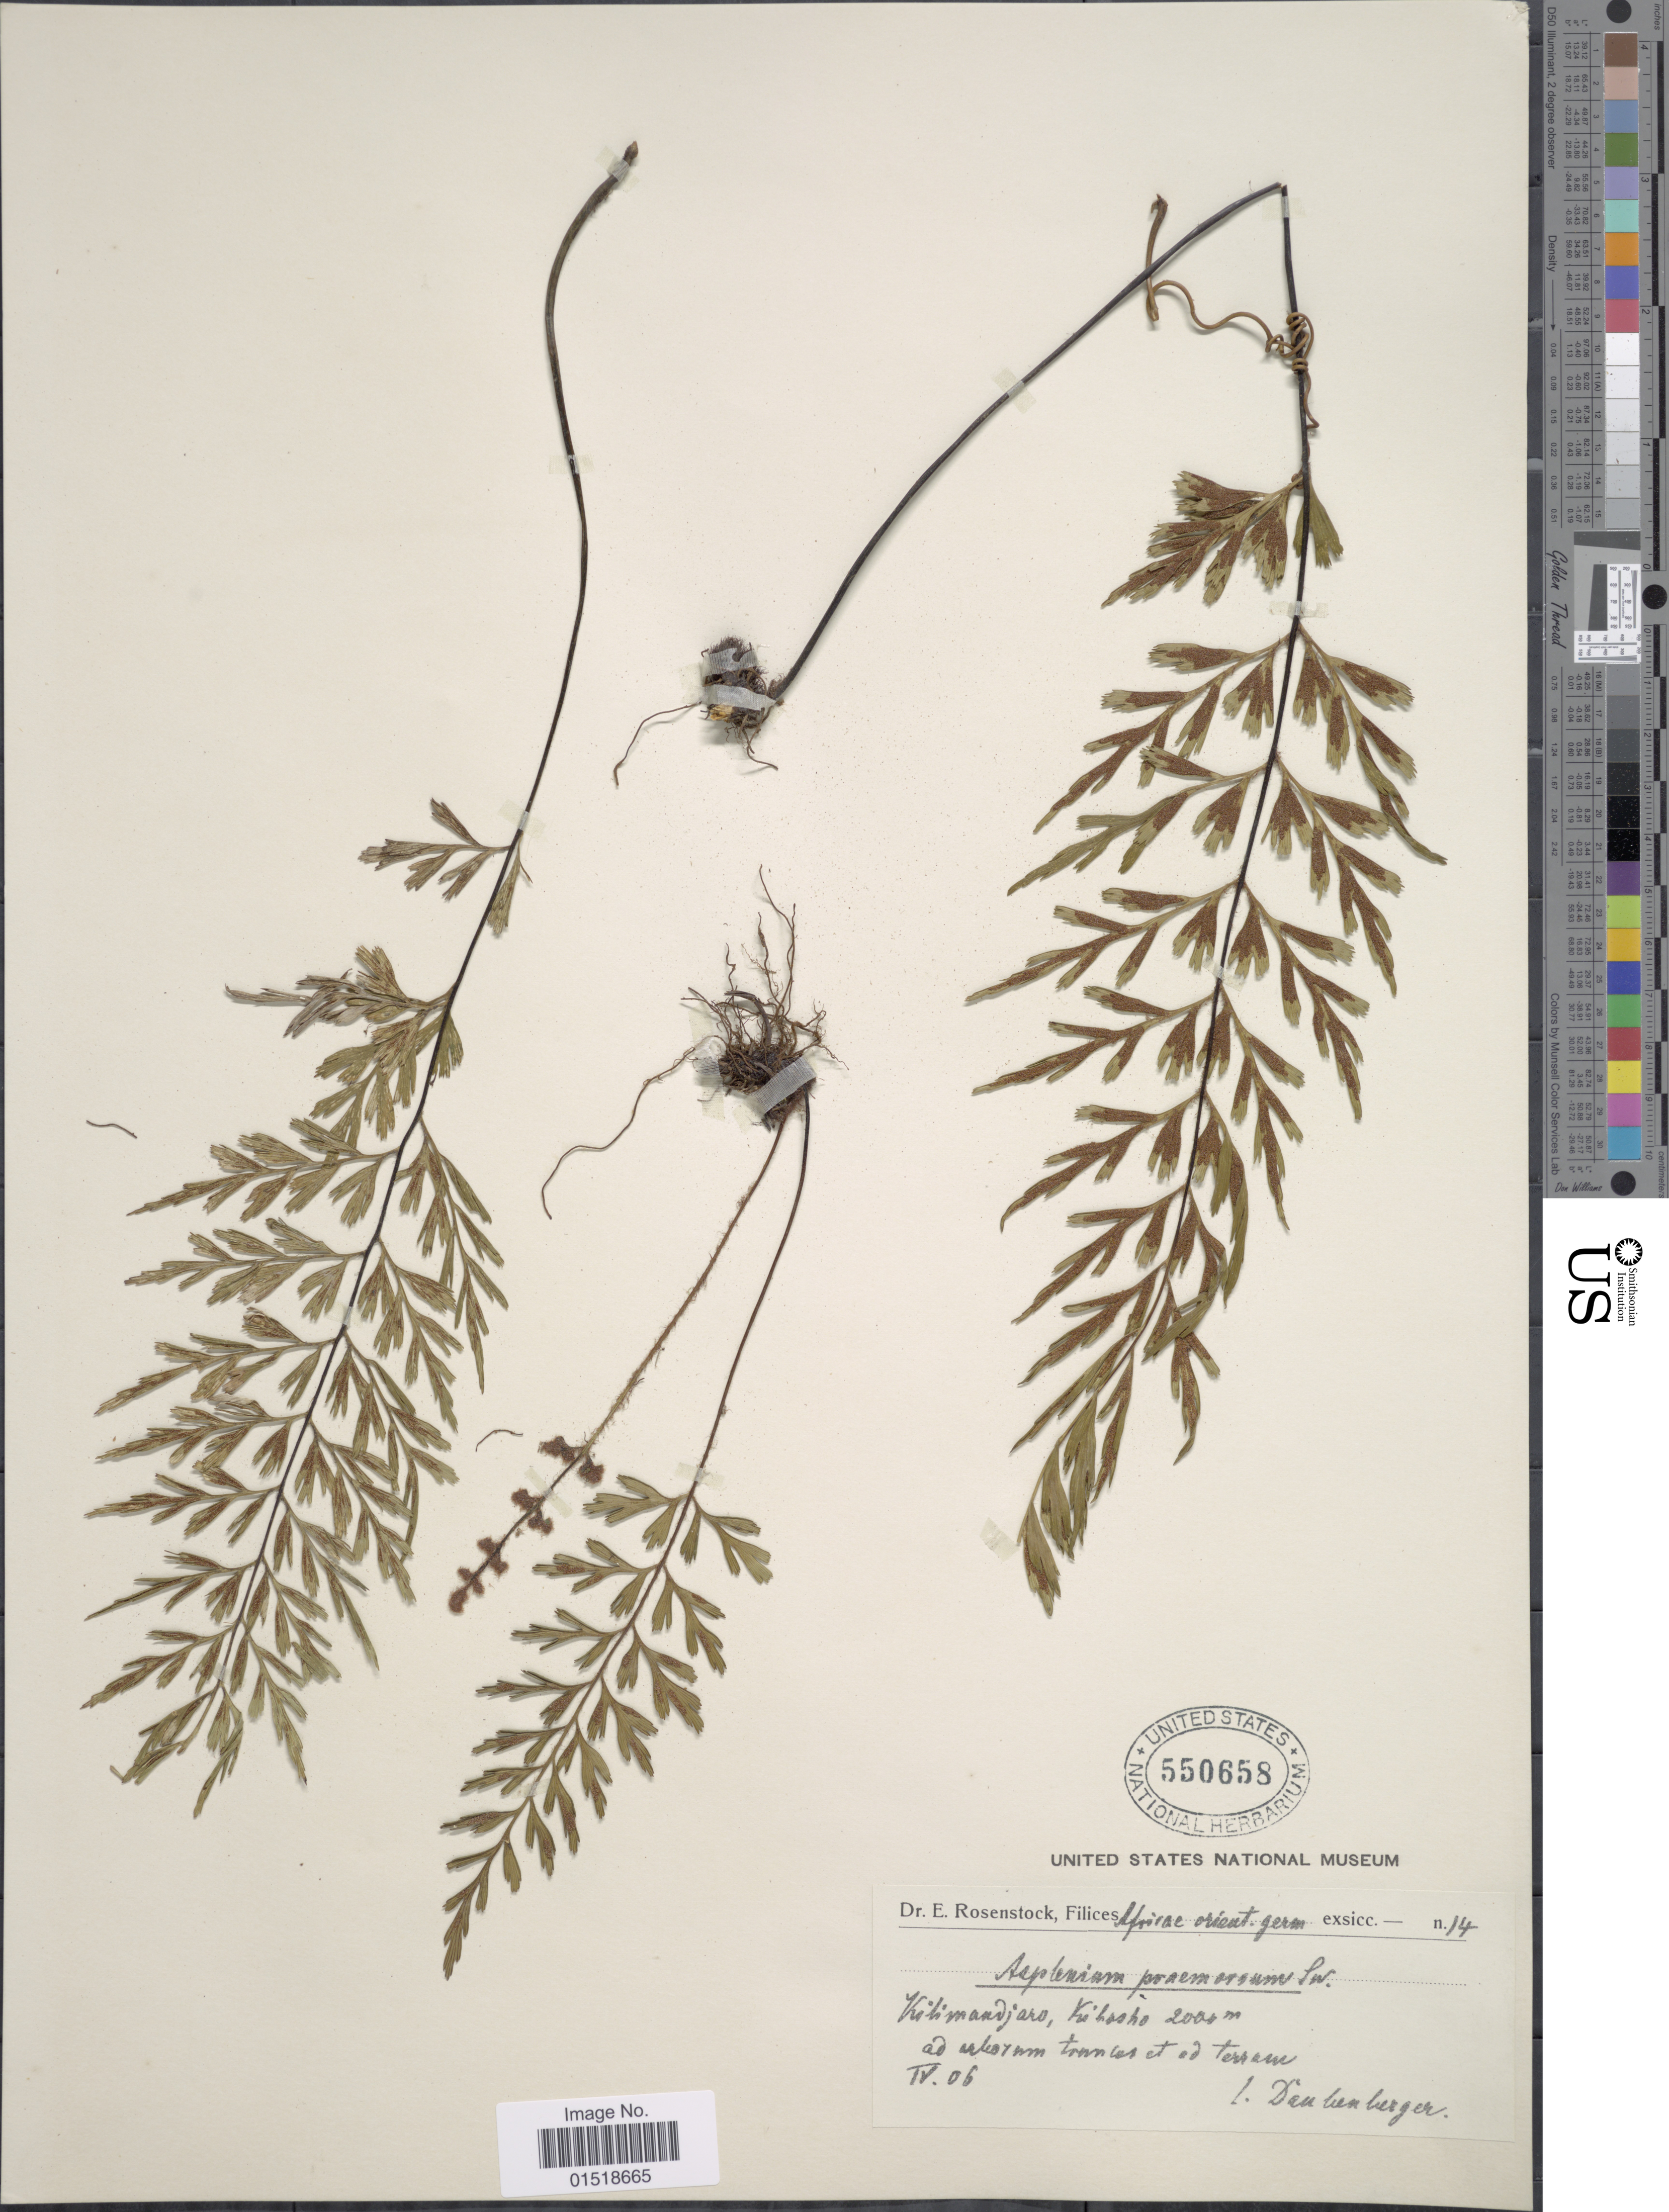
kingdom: Plantae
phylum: Tracheophyta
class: Polypodiopsida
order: Polypodiales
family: Aspleniaceae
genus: Asplenium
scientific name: Asplenium aethiopicum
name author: (Burm. f.) Bech.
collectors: Danneberger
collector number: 14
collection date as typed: Transcribed d/m/y: /4/6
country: Tanzania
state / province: Kilimanjaro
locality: Kilimandjaro, Kibosho.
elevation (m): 2000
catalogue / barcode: US 550658